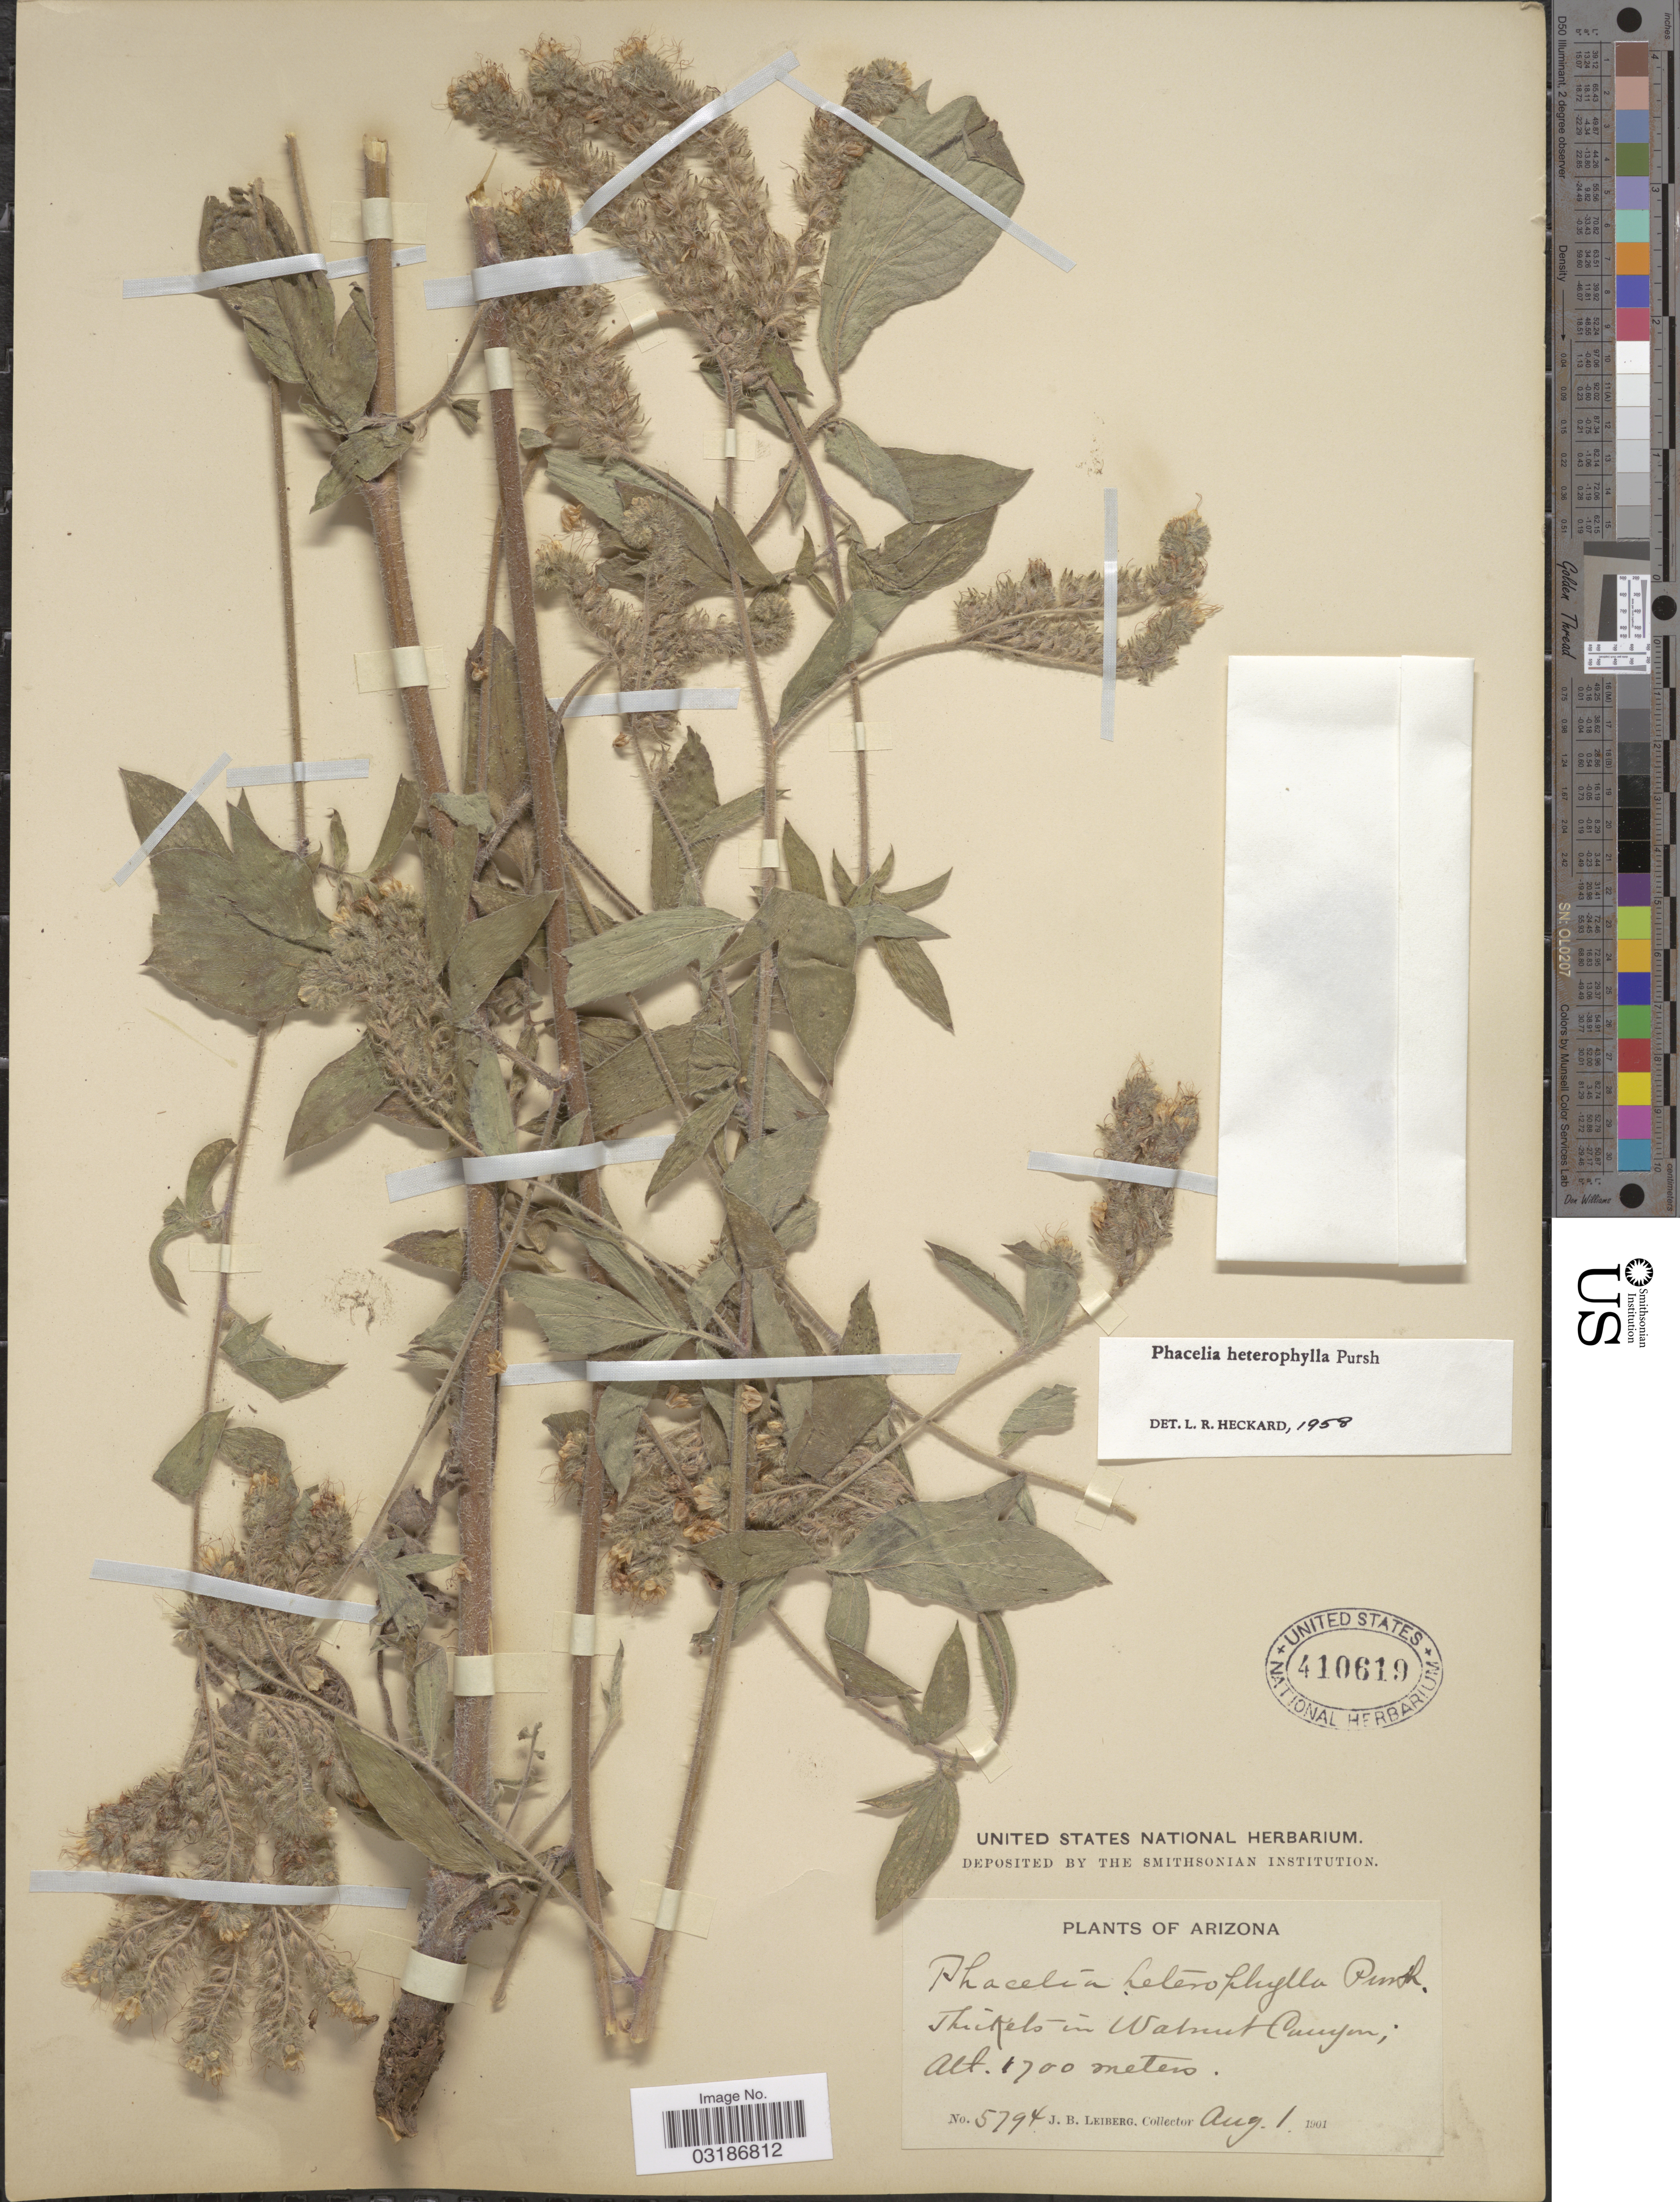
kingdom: Plantae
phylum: Tracheophyta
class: Magnoliopsida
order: Boraginales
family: Hydrophyllaceae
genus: Phacelia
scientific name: Phacelia heterophylla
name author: Pursh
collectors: J. B. Leiberg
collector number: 5794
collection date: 1901-08-01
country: United States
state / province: Arizona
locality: Thickets in Walnut Canyon.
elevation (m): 1700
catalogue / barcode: US 410619